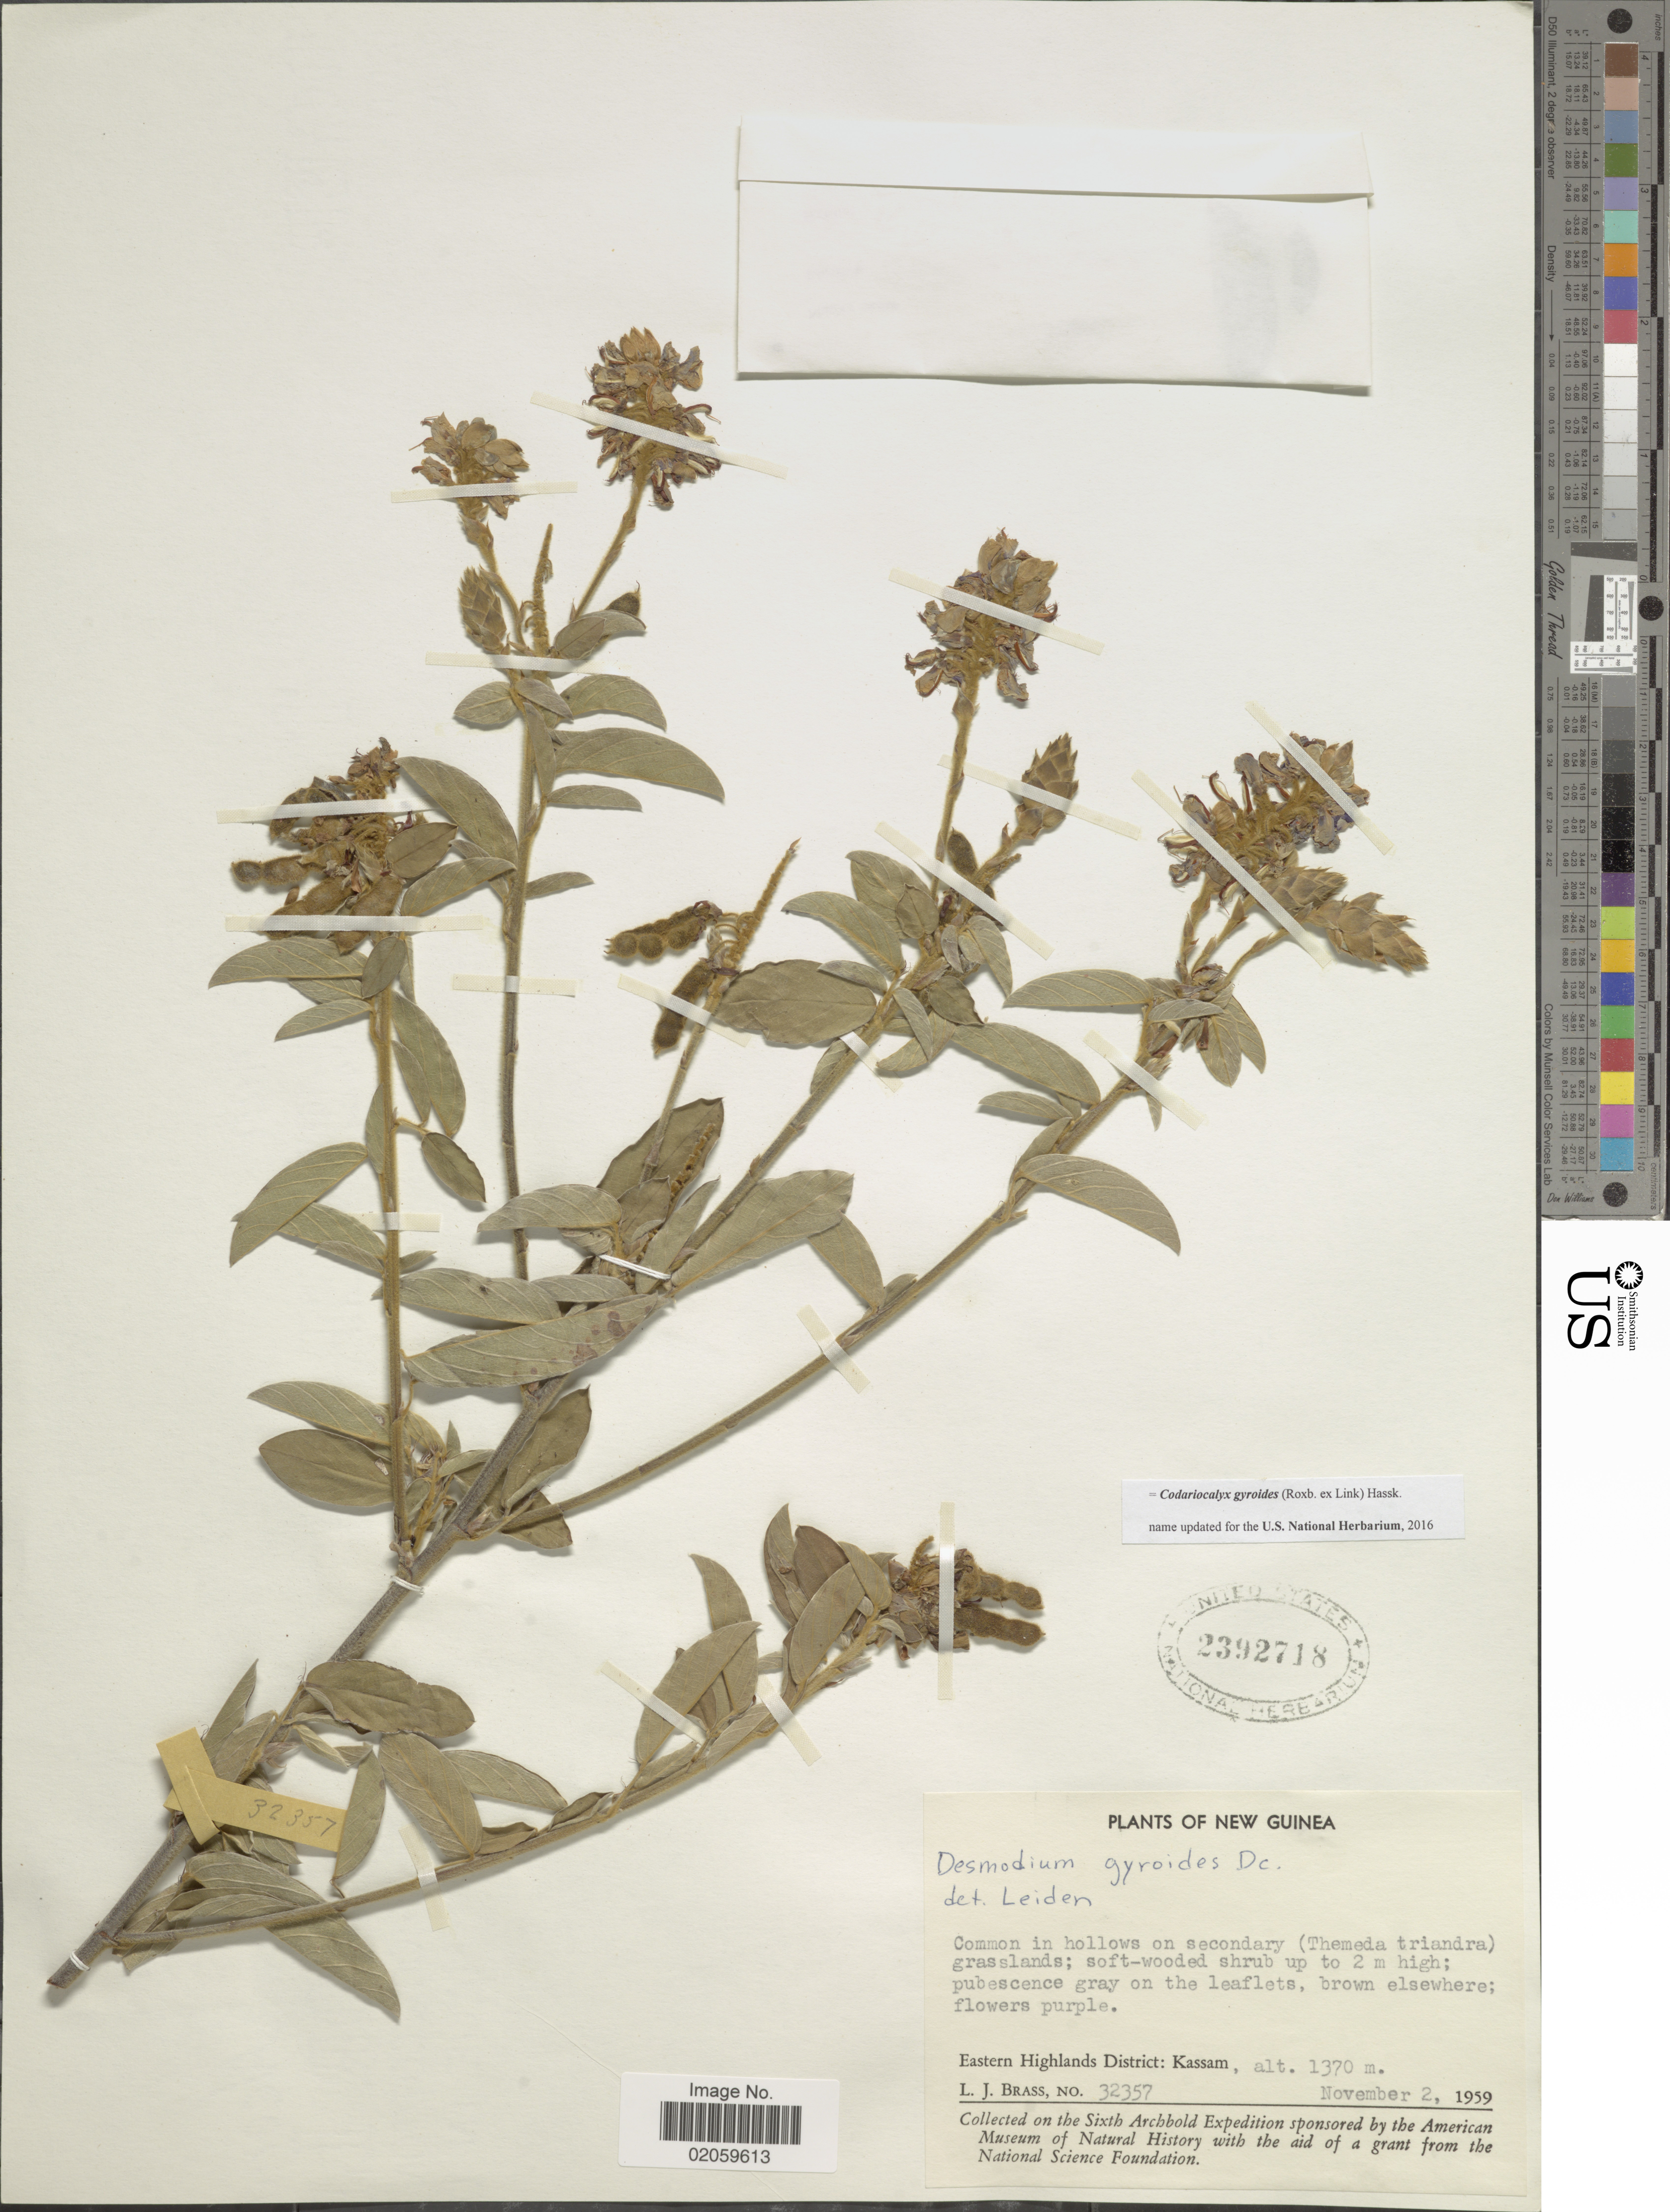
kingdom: Plantae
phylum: Tracheophyta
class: Magnoliopsida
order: Fabales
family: Fabaceae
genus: Codariocalyx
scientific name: Codariocalyx gyroides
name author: (Roxb. & Link) X.Y. Zhu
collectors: L. J. Brass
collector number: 32357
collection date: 1959-11-02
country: Papua New Guinea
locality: New Guinea, Eastern Highlands District: Kassam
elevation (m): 1370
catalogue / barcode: US 2392718